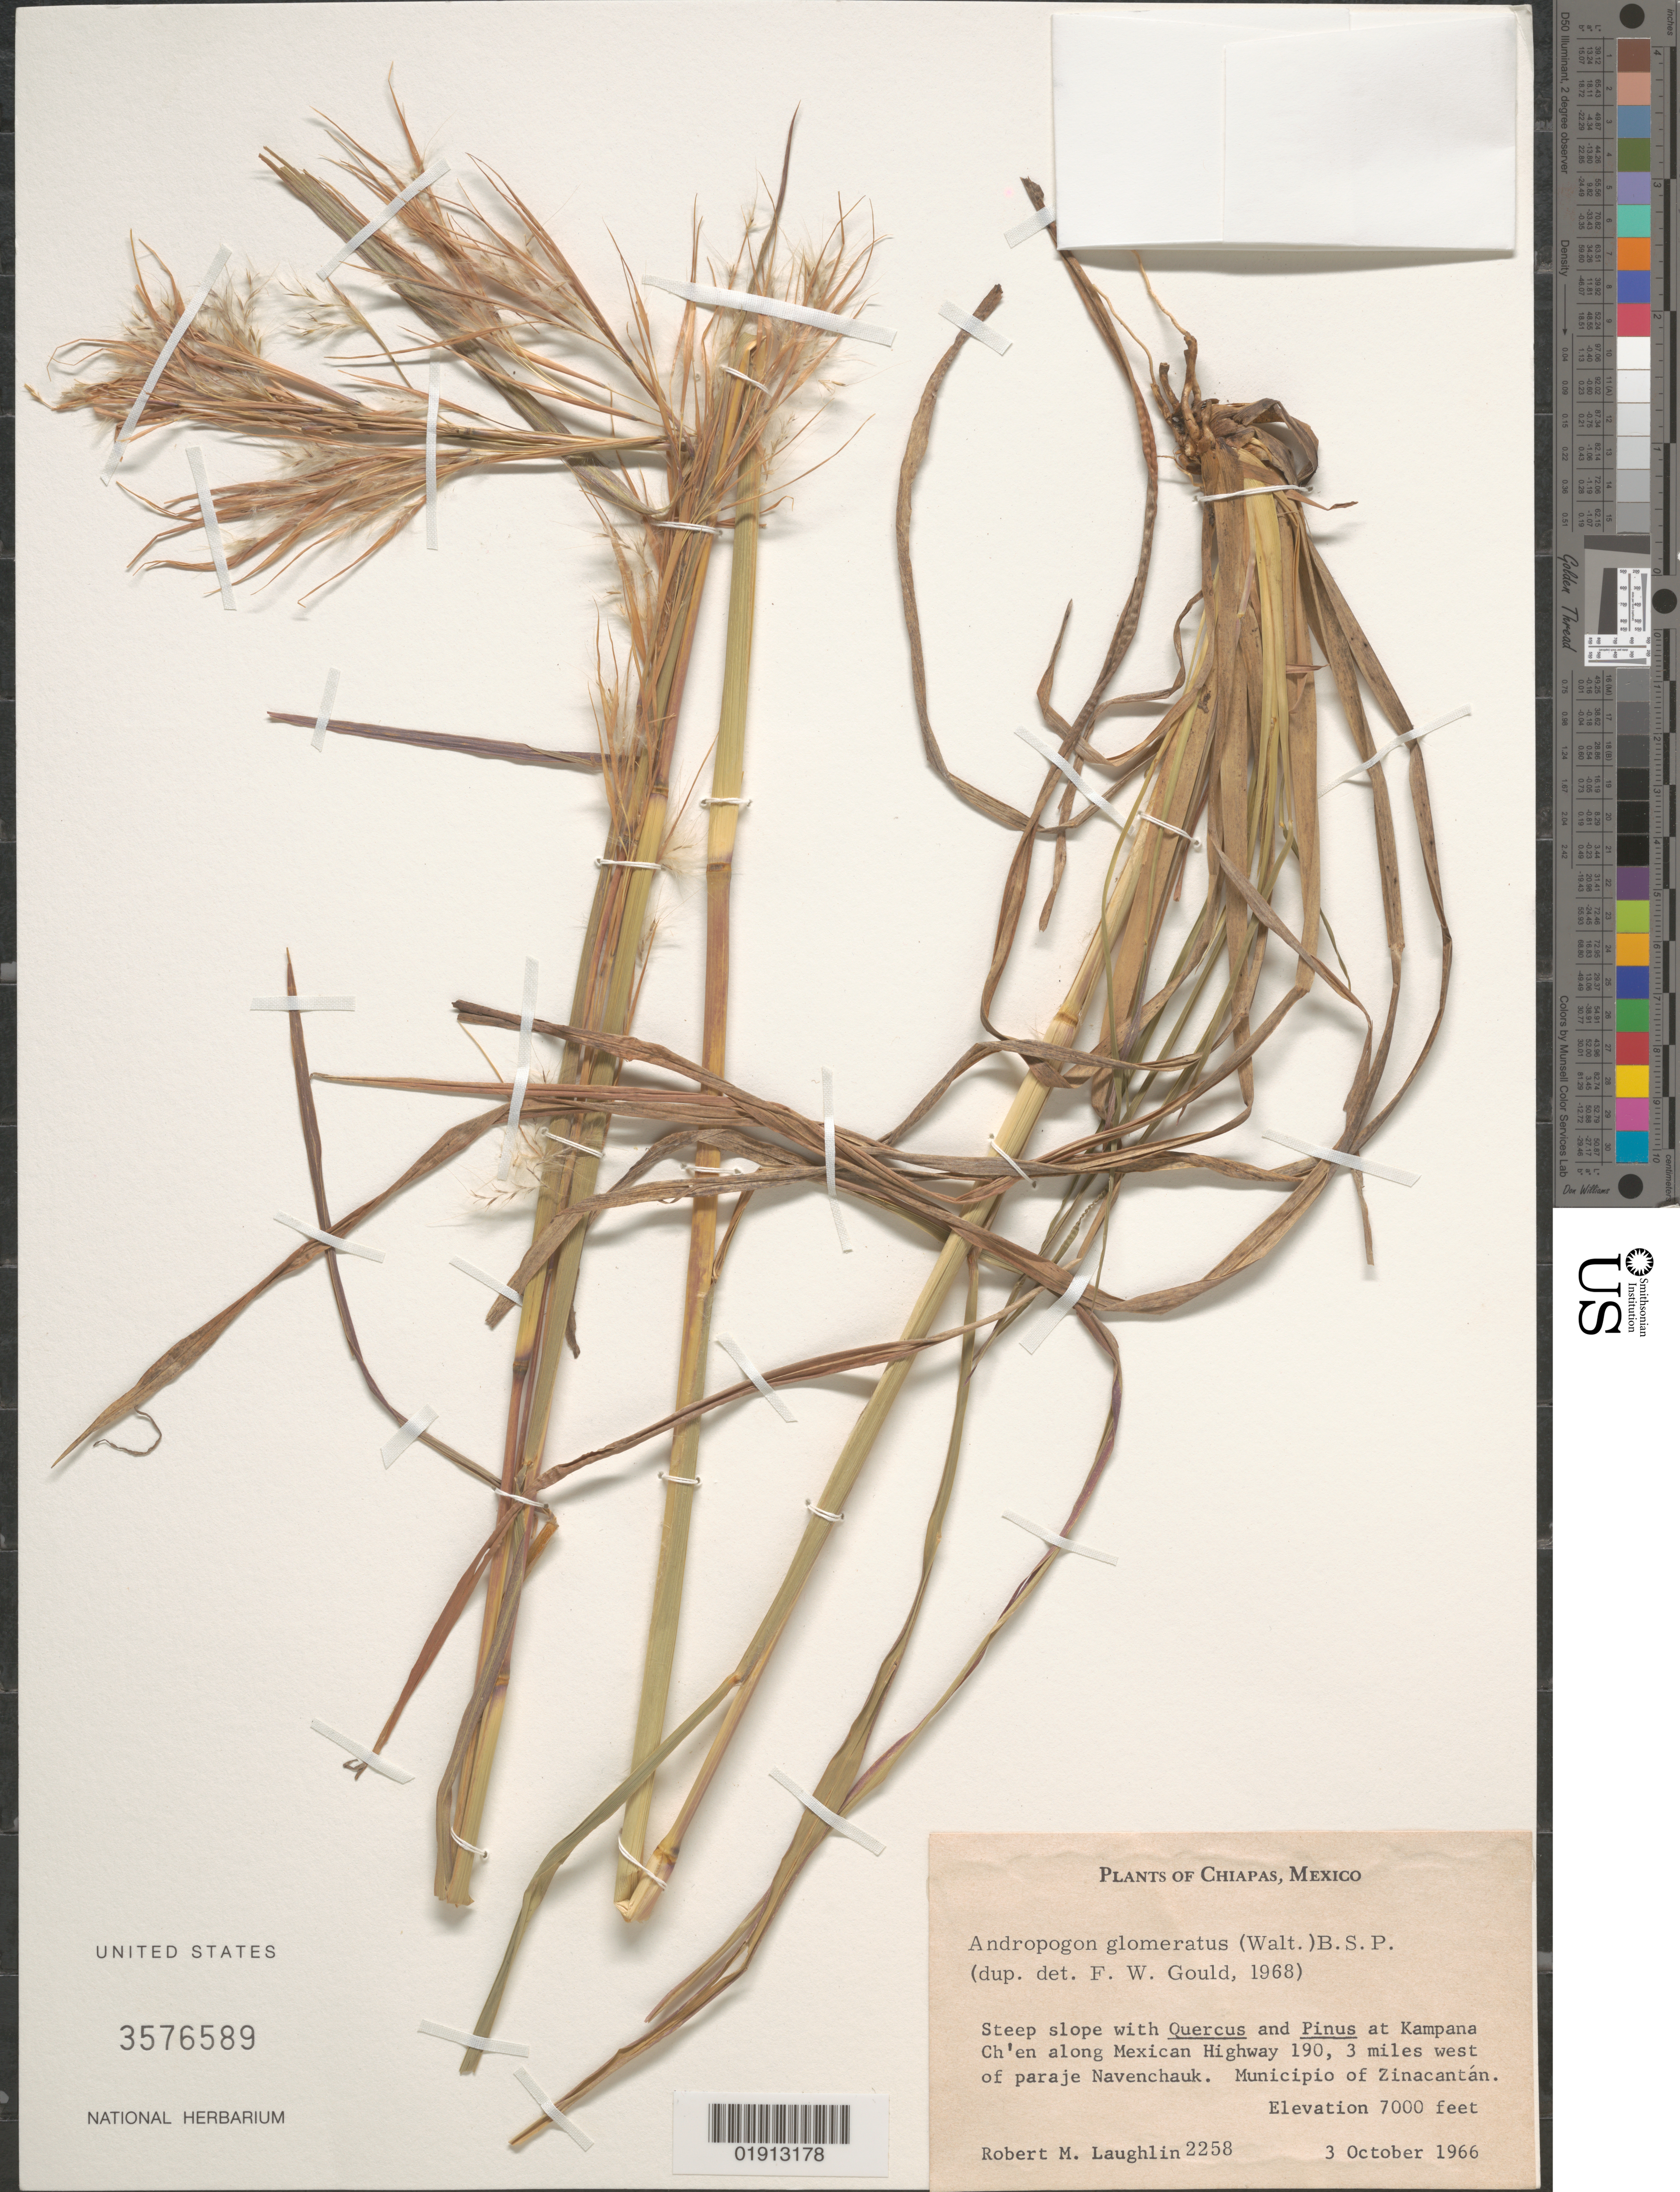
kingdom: Plantae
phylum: Tracheophyta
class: Liliopsida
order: Poales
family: Poaceae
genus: Andropogon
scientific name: Andropogon glomeratus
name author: (Walter) Britton, Stearns & Poggenb.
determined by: Gould, F. W.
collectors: R. M. Laughlin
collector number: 2258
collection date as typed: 03 Oct 1966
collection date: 1966-10-03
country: Mexico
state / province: Chiapas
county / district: Zinacantán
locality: At Kampana Ch'en along Mexican Highway 190, 3 miles west of paraje Navenchauk. Municipio of Zinacantán, Chiapas.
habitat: Steep slope.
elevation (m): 2134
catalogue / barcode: US 3576589